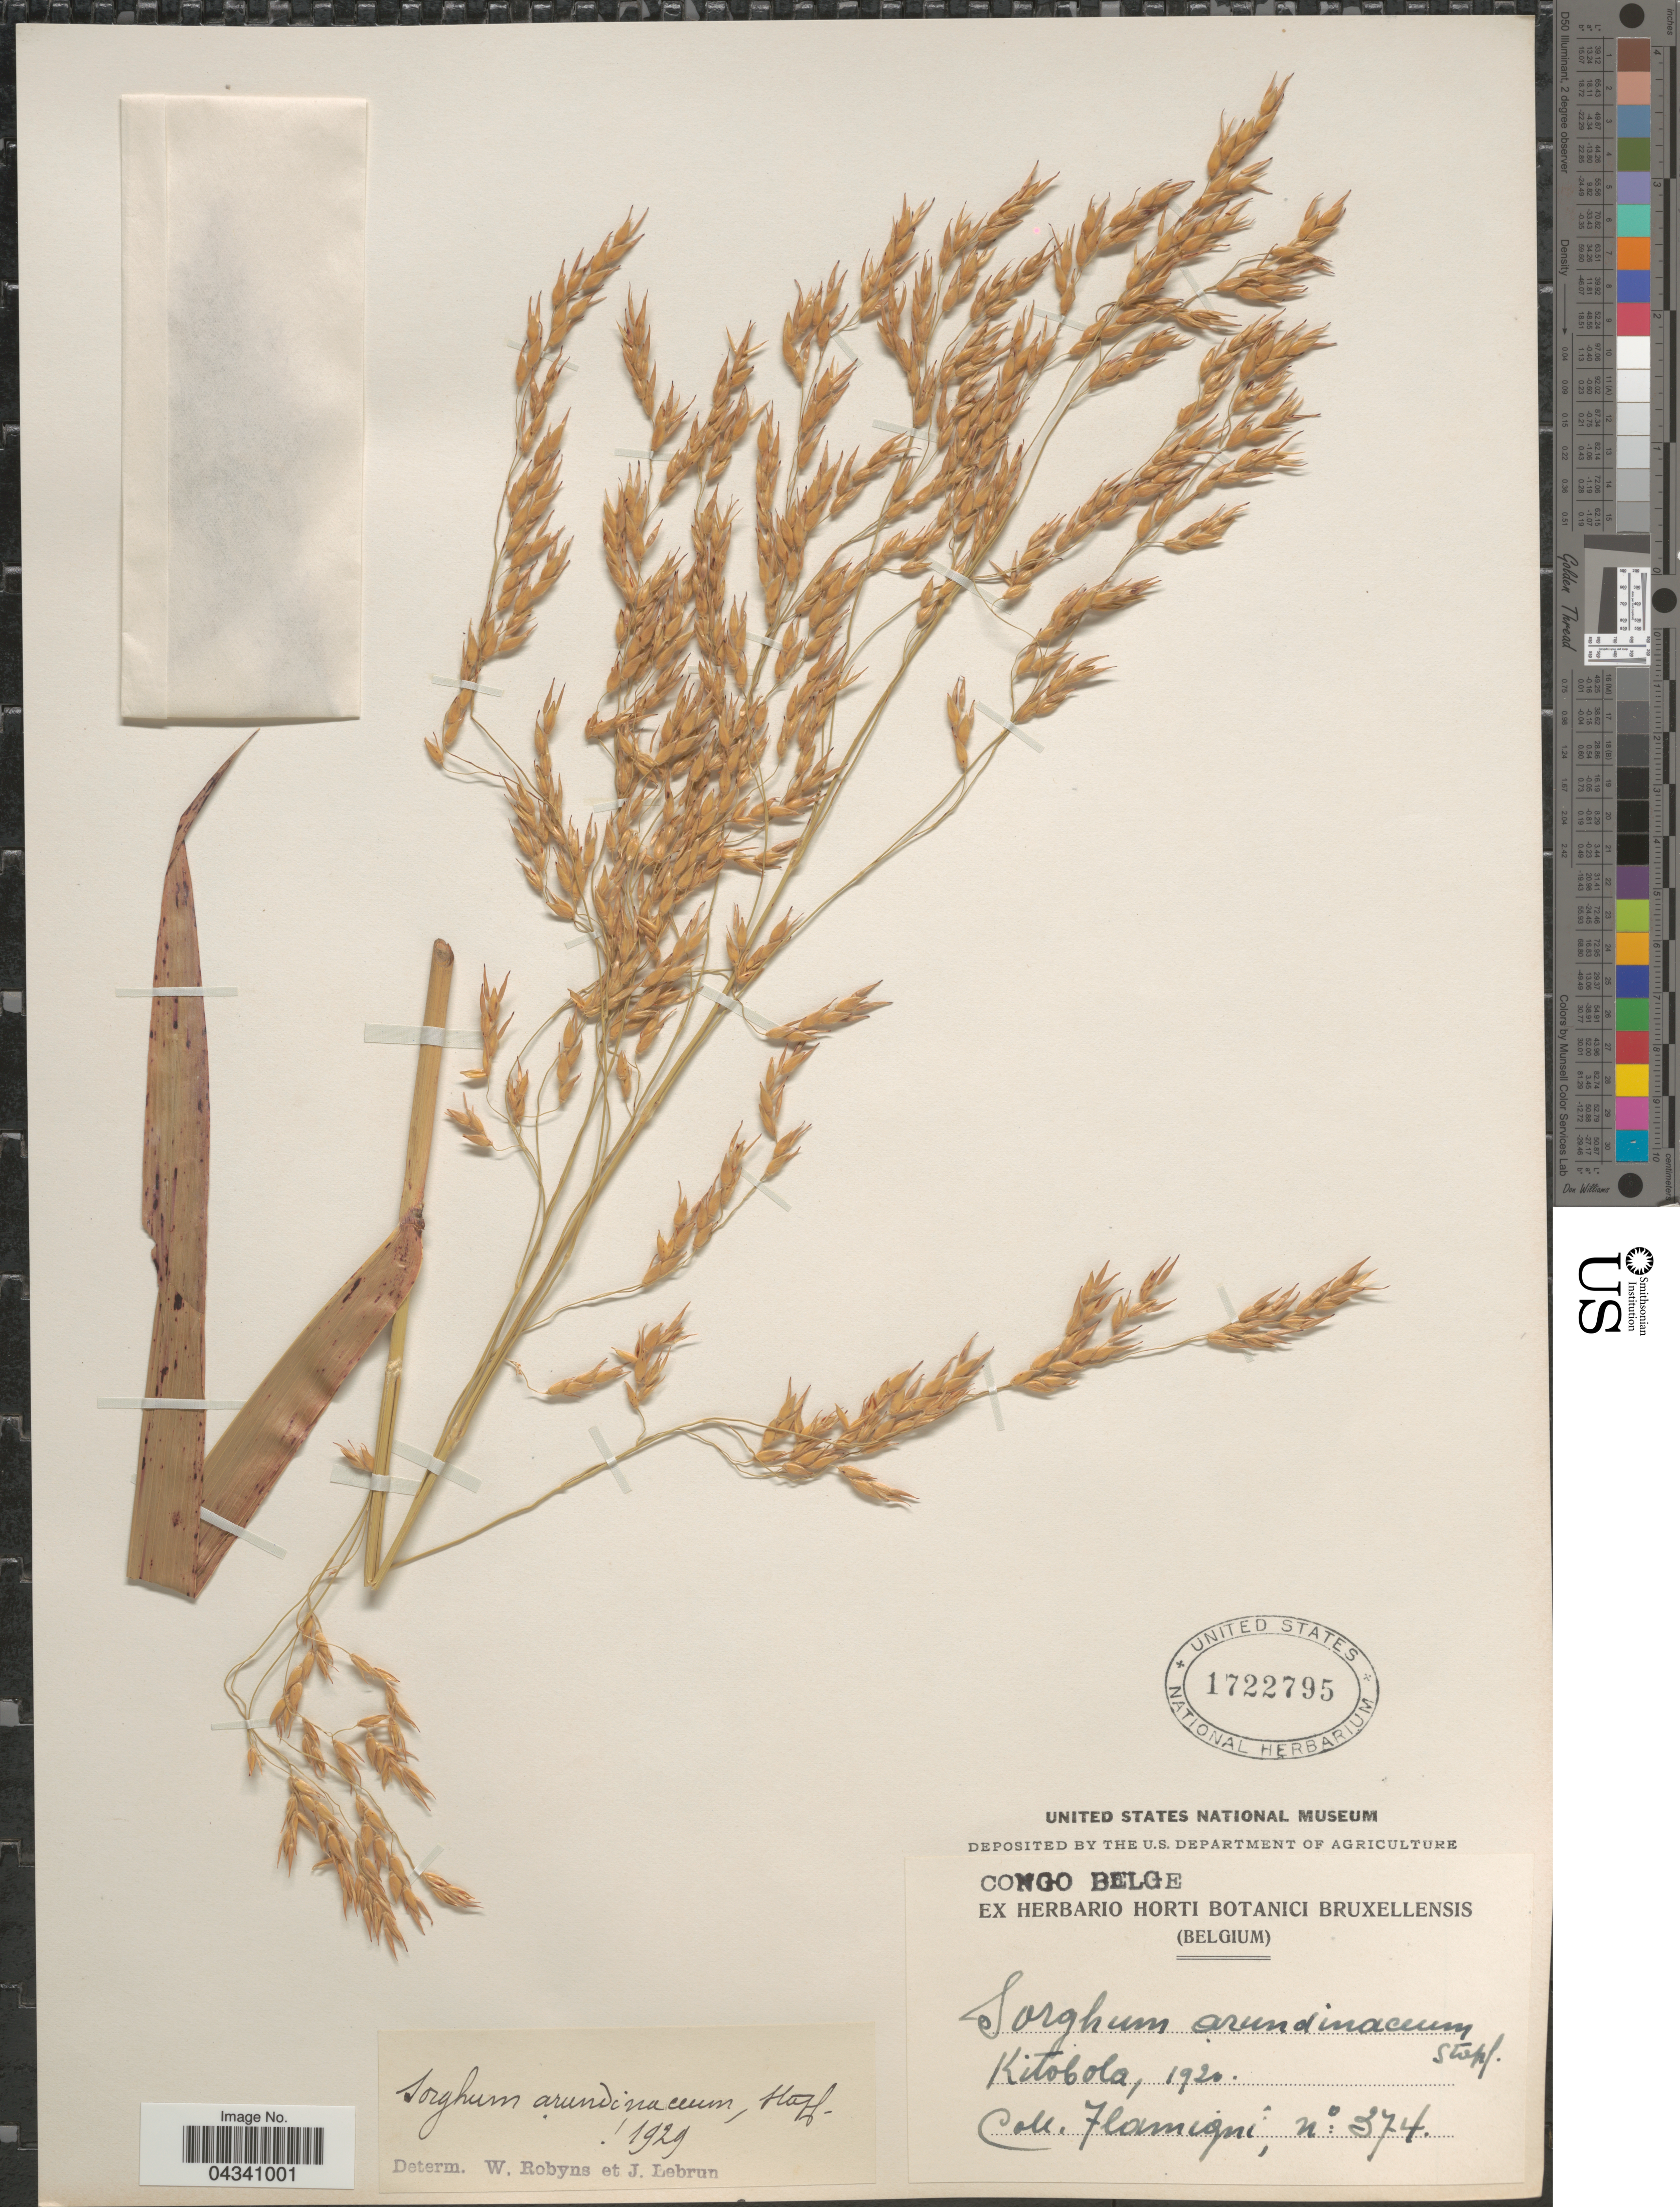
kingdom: Plantae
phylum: Tracheophyta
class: Liliopsida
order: Poales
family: Poaceae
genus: Sorghum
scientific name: Sorghum arundinaceum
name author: (Desv.) Stapf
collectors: Flamigni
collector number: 374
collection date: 1920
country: Congo, Democratic Republic of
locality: Congo Belge. Kitobola.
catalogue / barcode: US 1722795